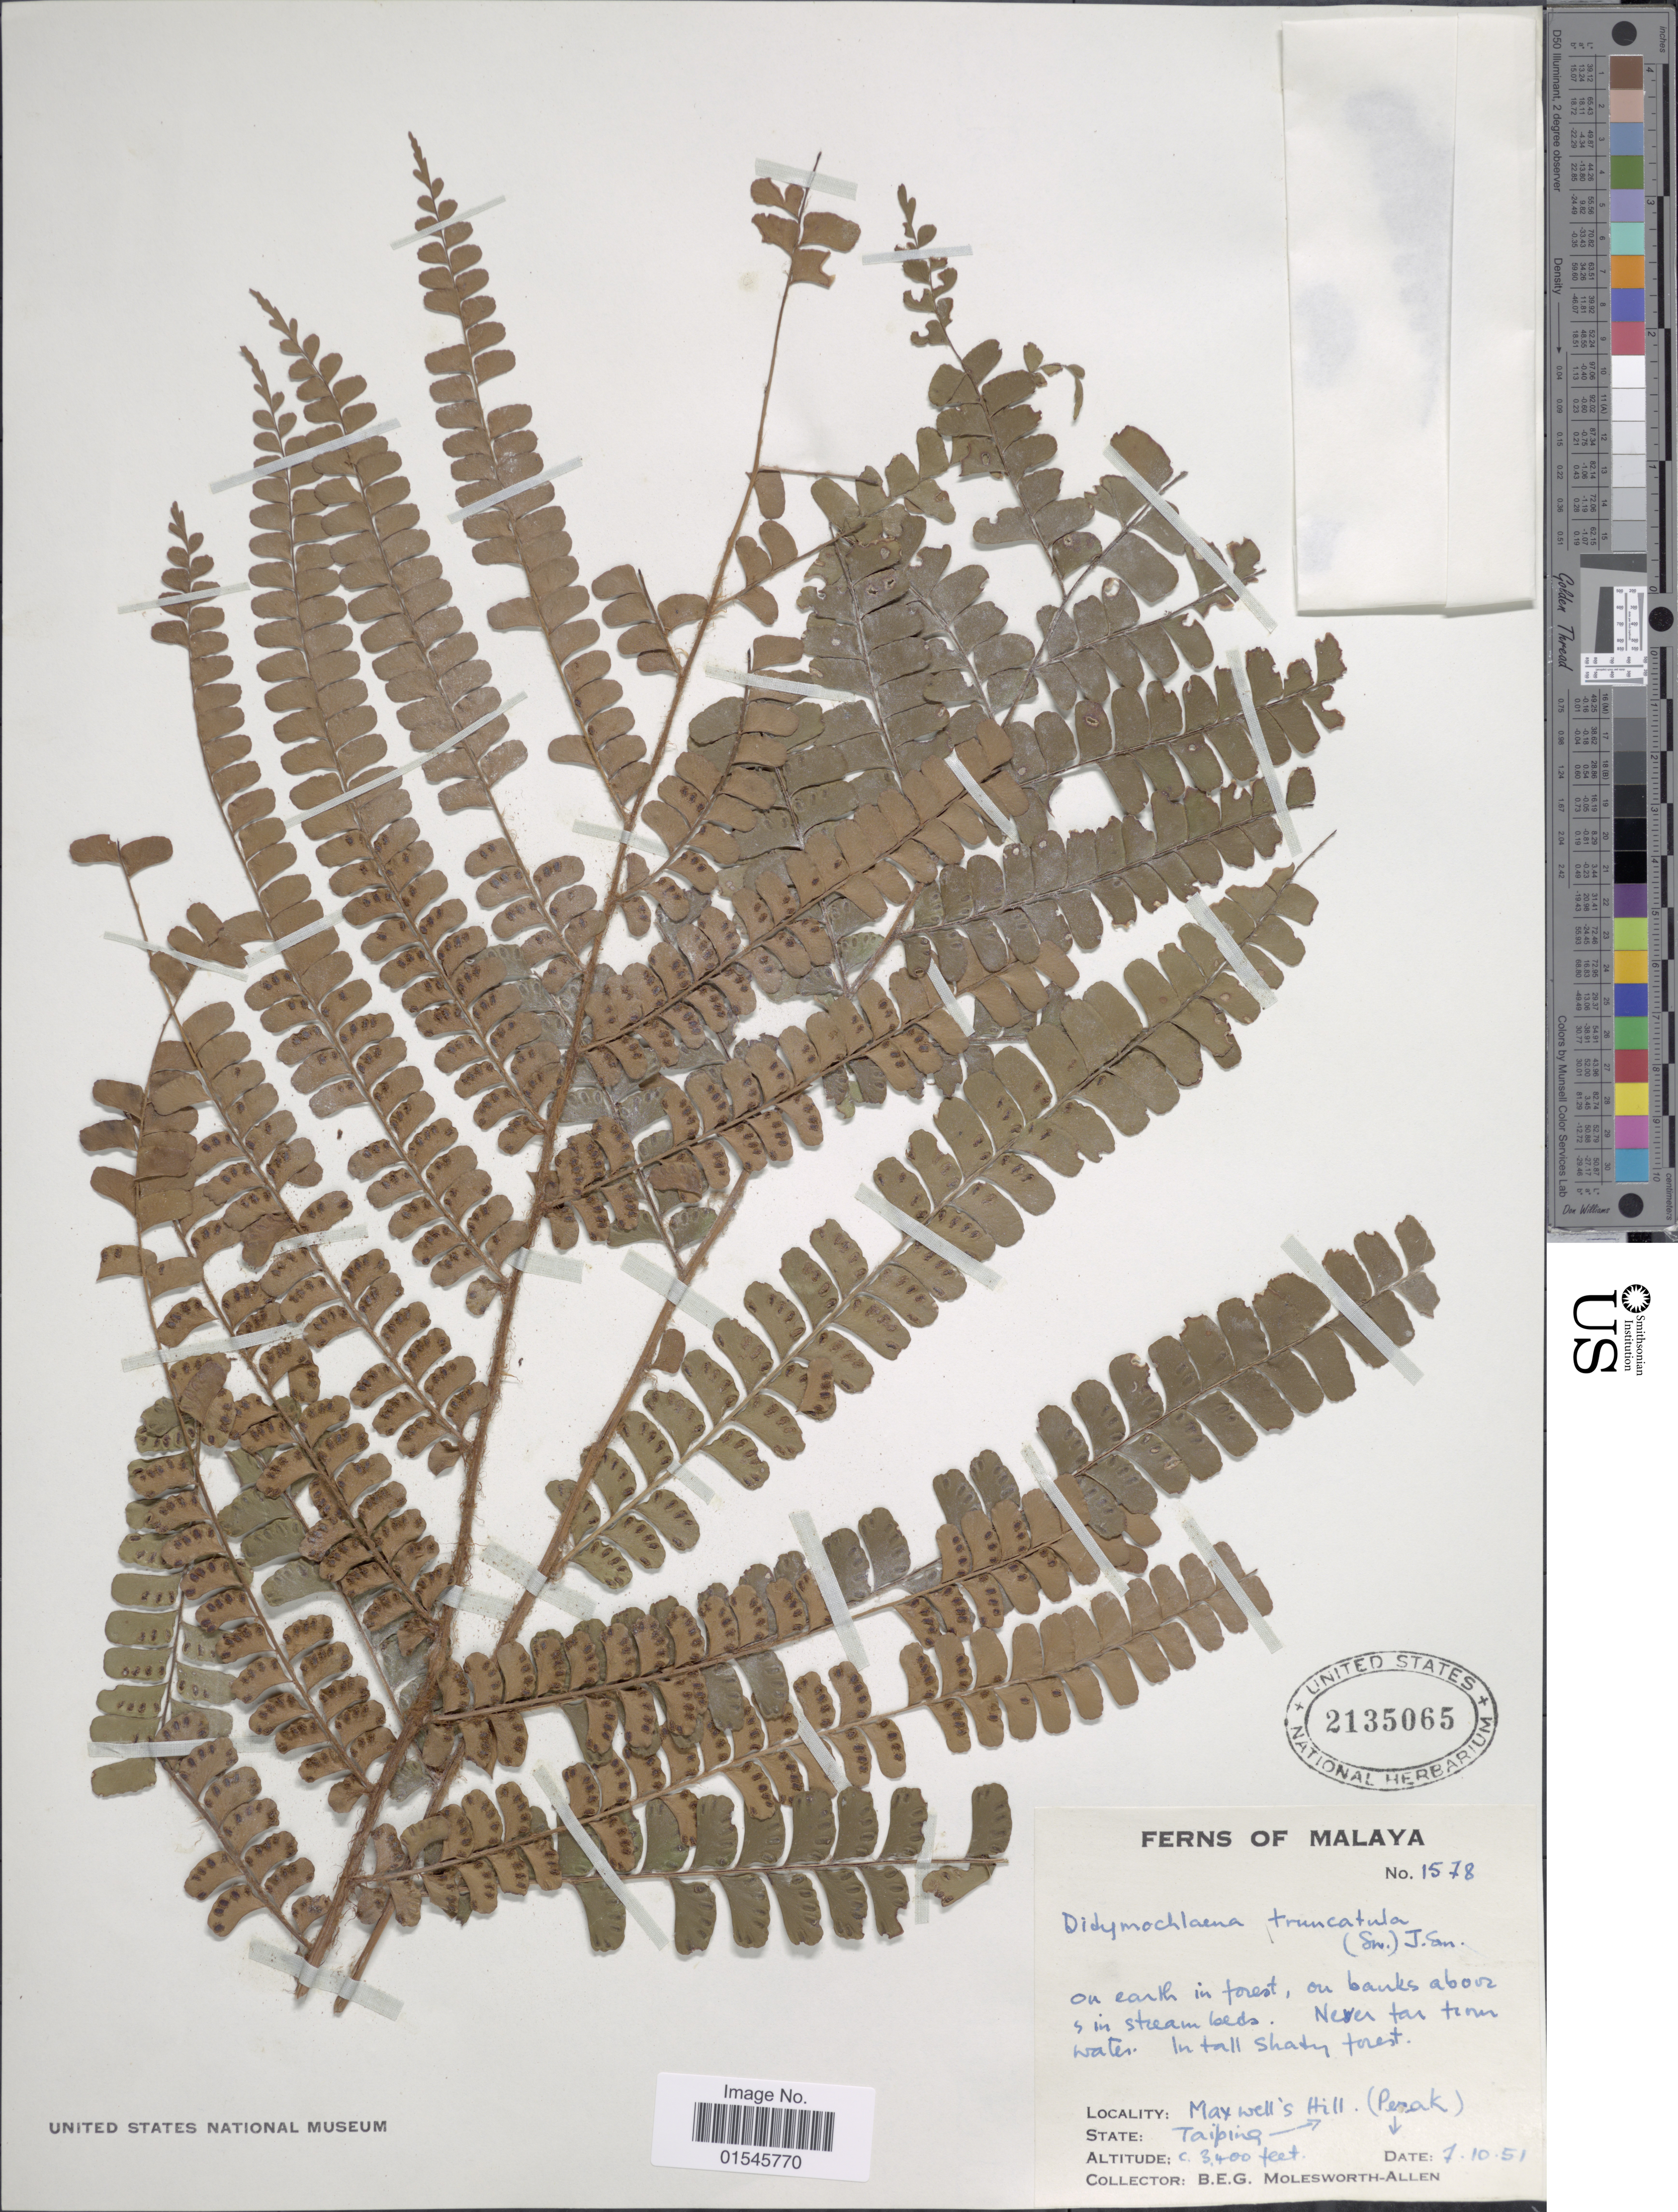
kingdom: Plantae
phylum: Tracheophyta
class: Polypodiopsida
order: Polypodiales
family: Didymochlaenaceae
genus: Didymochlaena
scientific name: Didymochlaena truncatula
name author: (Sw.) J. Sm.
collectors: B. E. G. Molesworth-Allen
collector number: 1578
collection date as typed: Transcribed d/m/y: 7/10/51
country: Malaysia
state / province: Perak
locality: Malaya, Maxwell's Hill, State: Taiping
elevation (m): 1036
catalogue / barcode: US 2135065